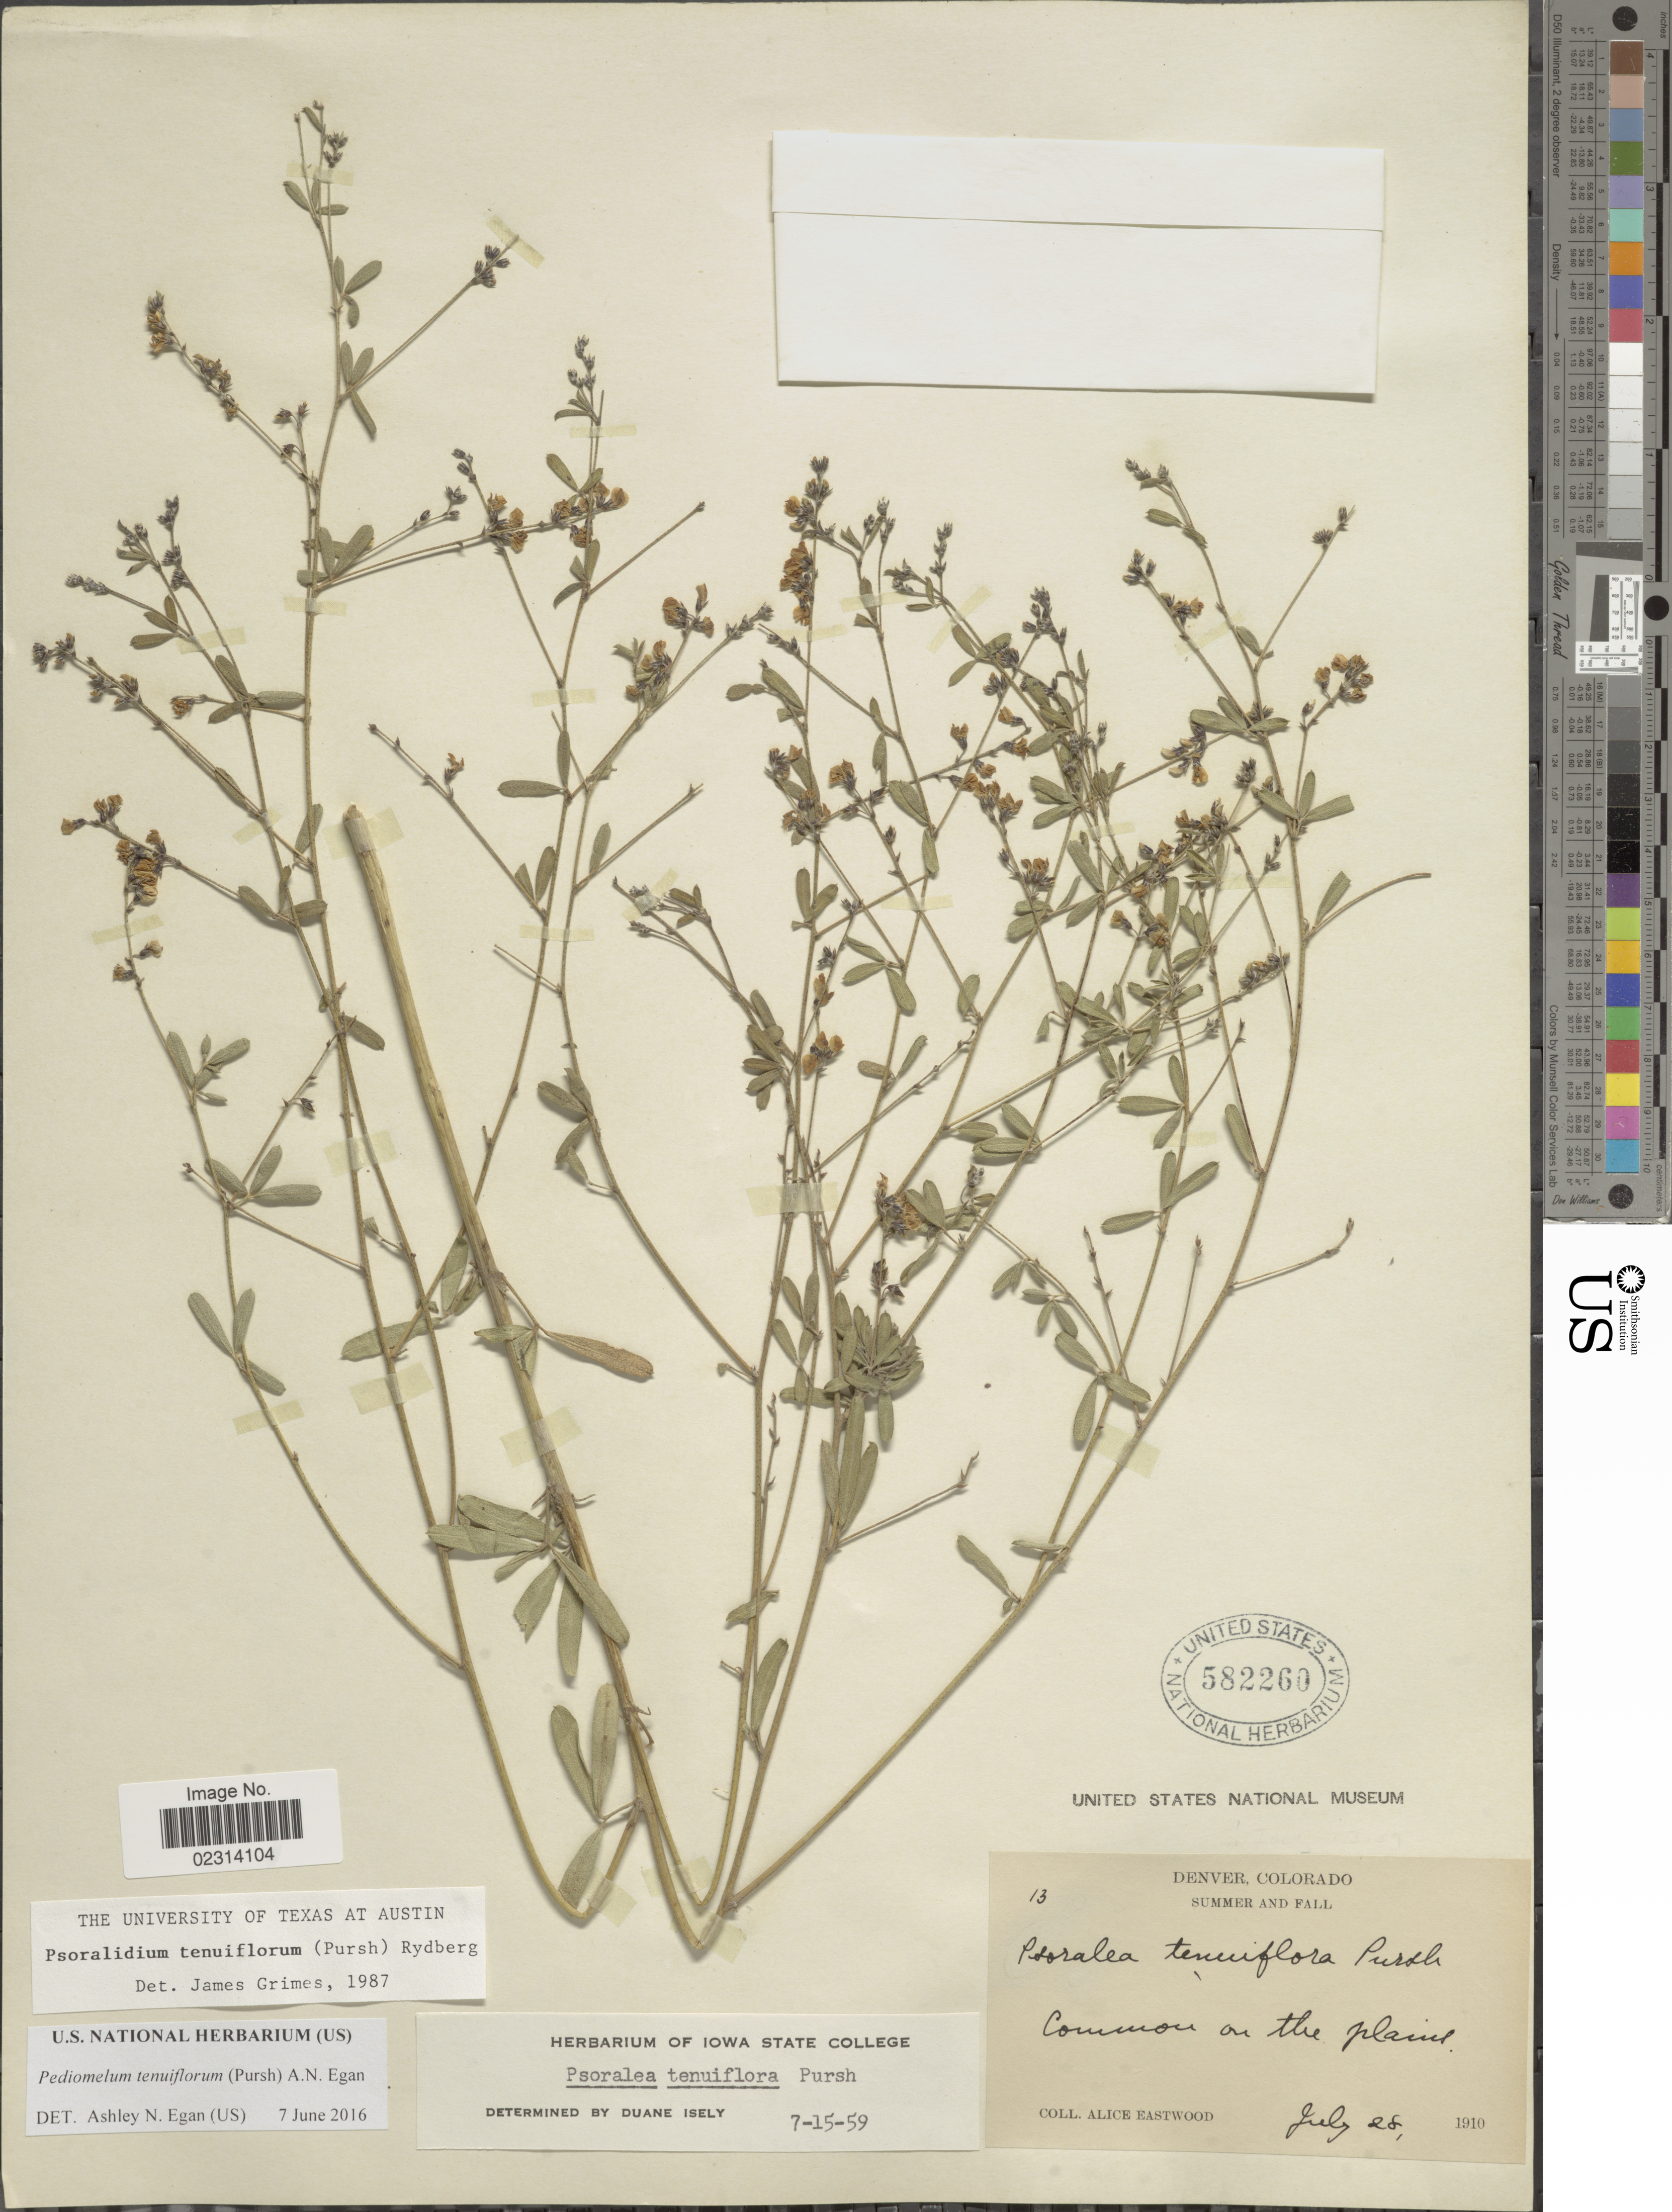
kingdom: Plantae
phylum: Tracheophyta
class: Magnoliopsida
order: Fabales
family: Fabaceae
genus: Psoralidium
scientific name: Psoralidium tenuiflorum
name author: (Pursh) Rydb.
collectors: A. Eastwood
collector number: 13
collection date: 1910-07-28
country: United States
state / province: Colorado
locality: Summer and Fall, Common on the plains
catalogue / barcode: US 582260